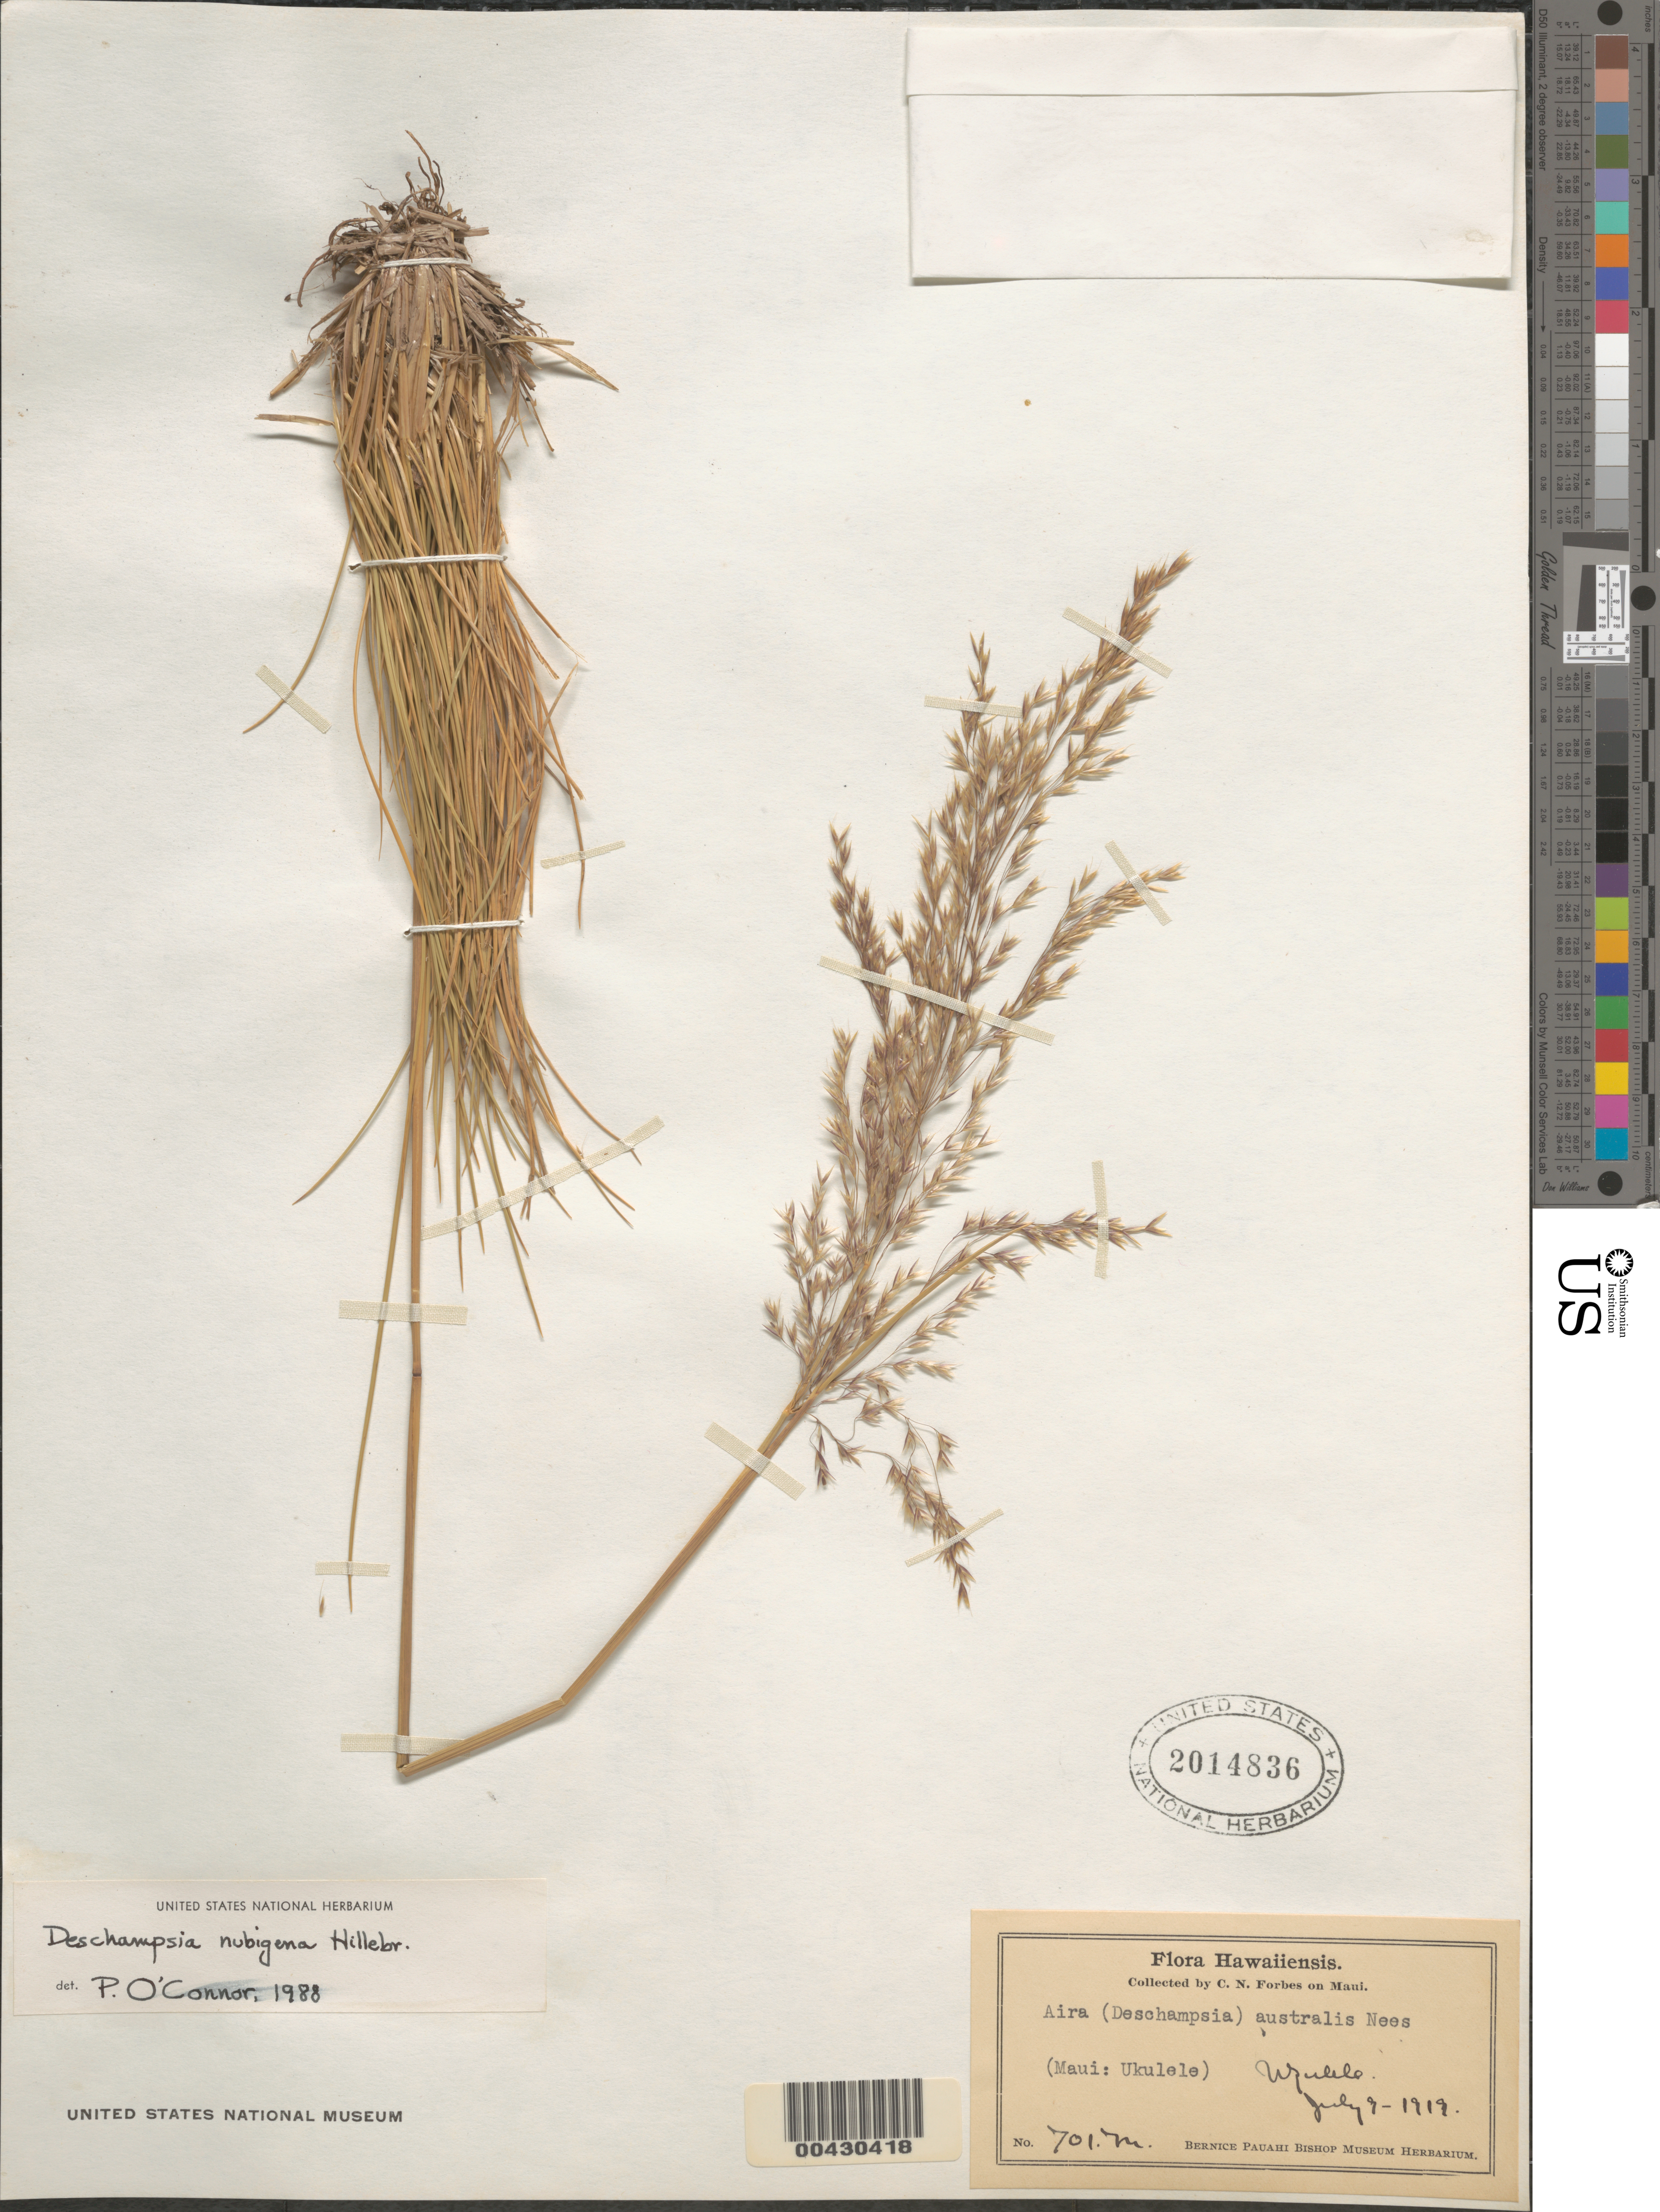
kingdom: Plantae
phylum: Tracheophyta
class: Liliopsida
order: Poales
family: Poaceae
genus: Deschampsia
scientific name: Deschampsia nubigena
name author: Hillebr.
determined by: O'Connor, P.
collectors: C. N. Forbes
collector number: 701.M.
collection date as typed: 9 Jul 1919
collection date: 1919-07-09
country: United States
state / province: Hawaii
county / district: Maui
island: Maui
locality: Ukulele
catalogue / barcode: US 2014836